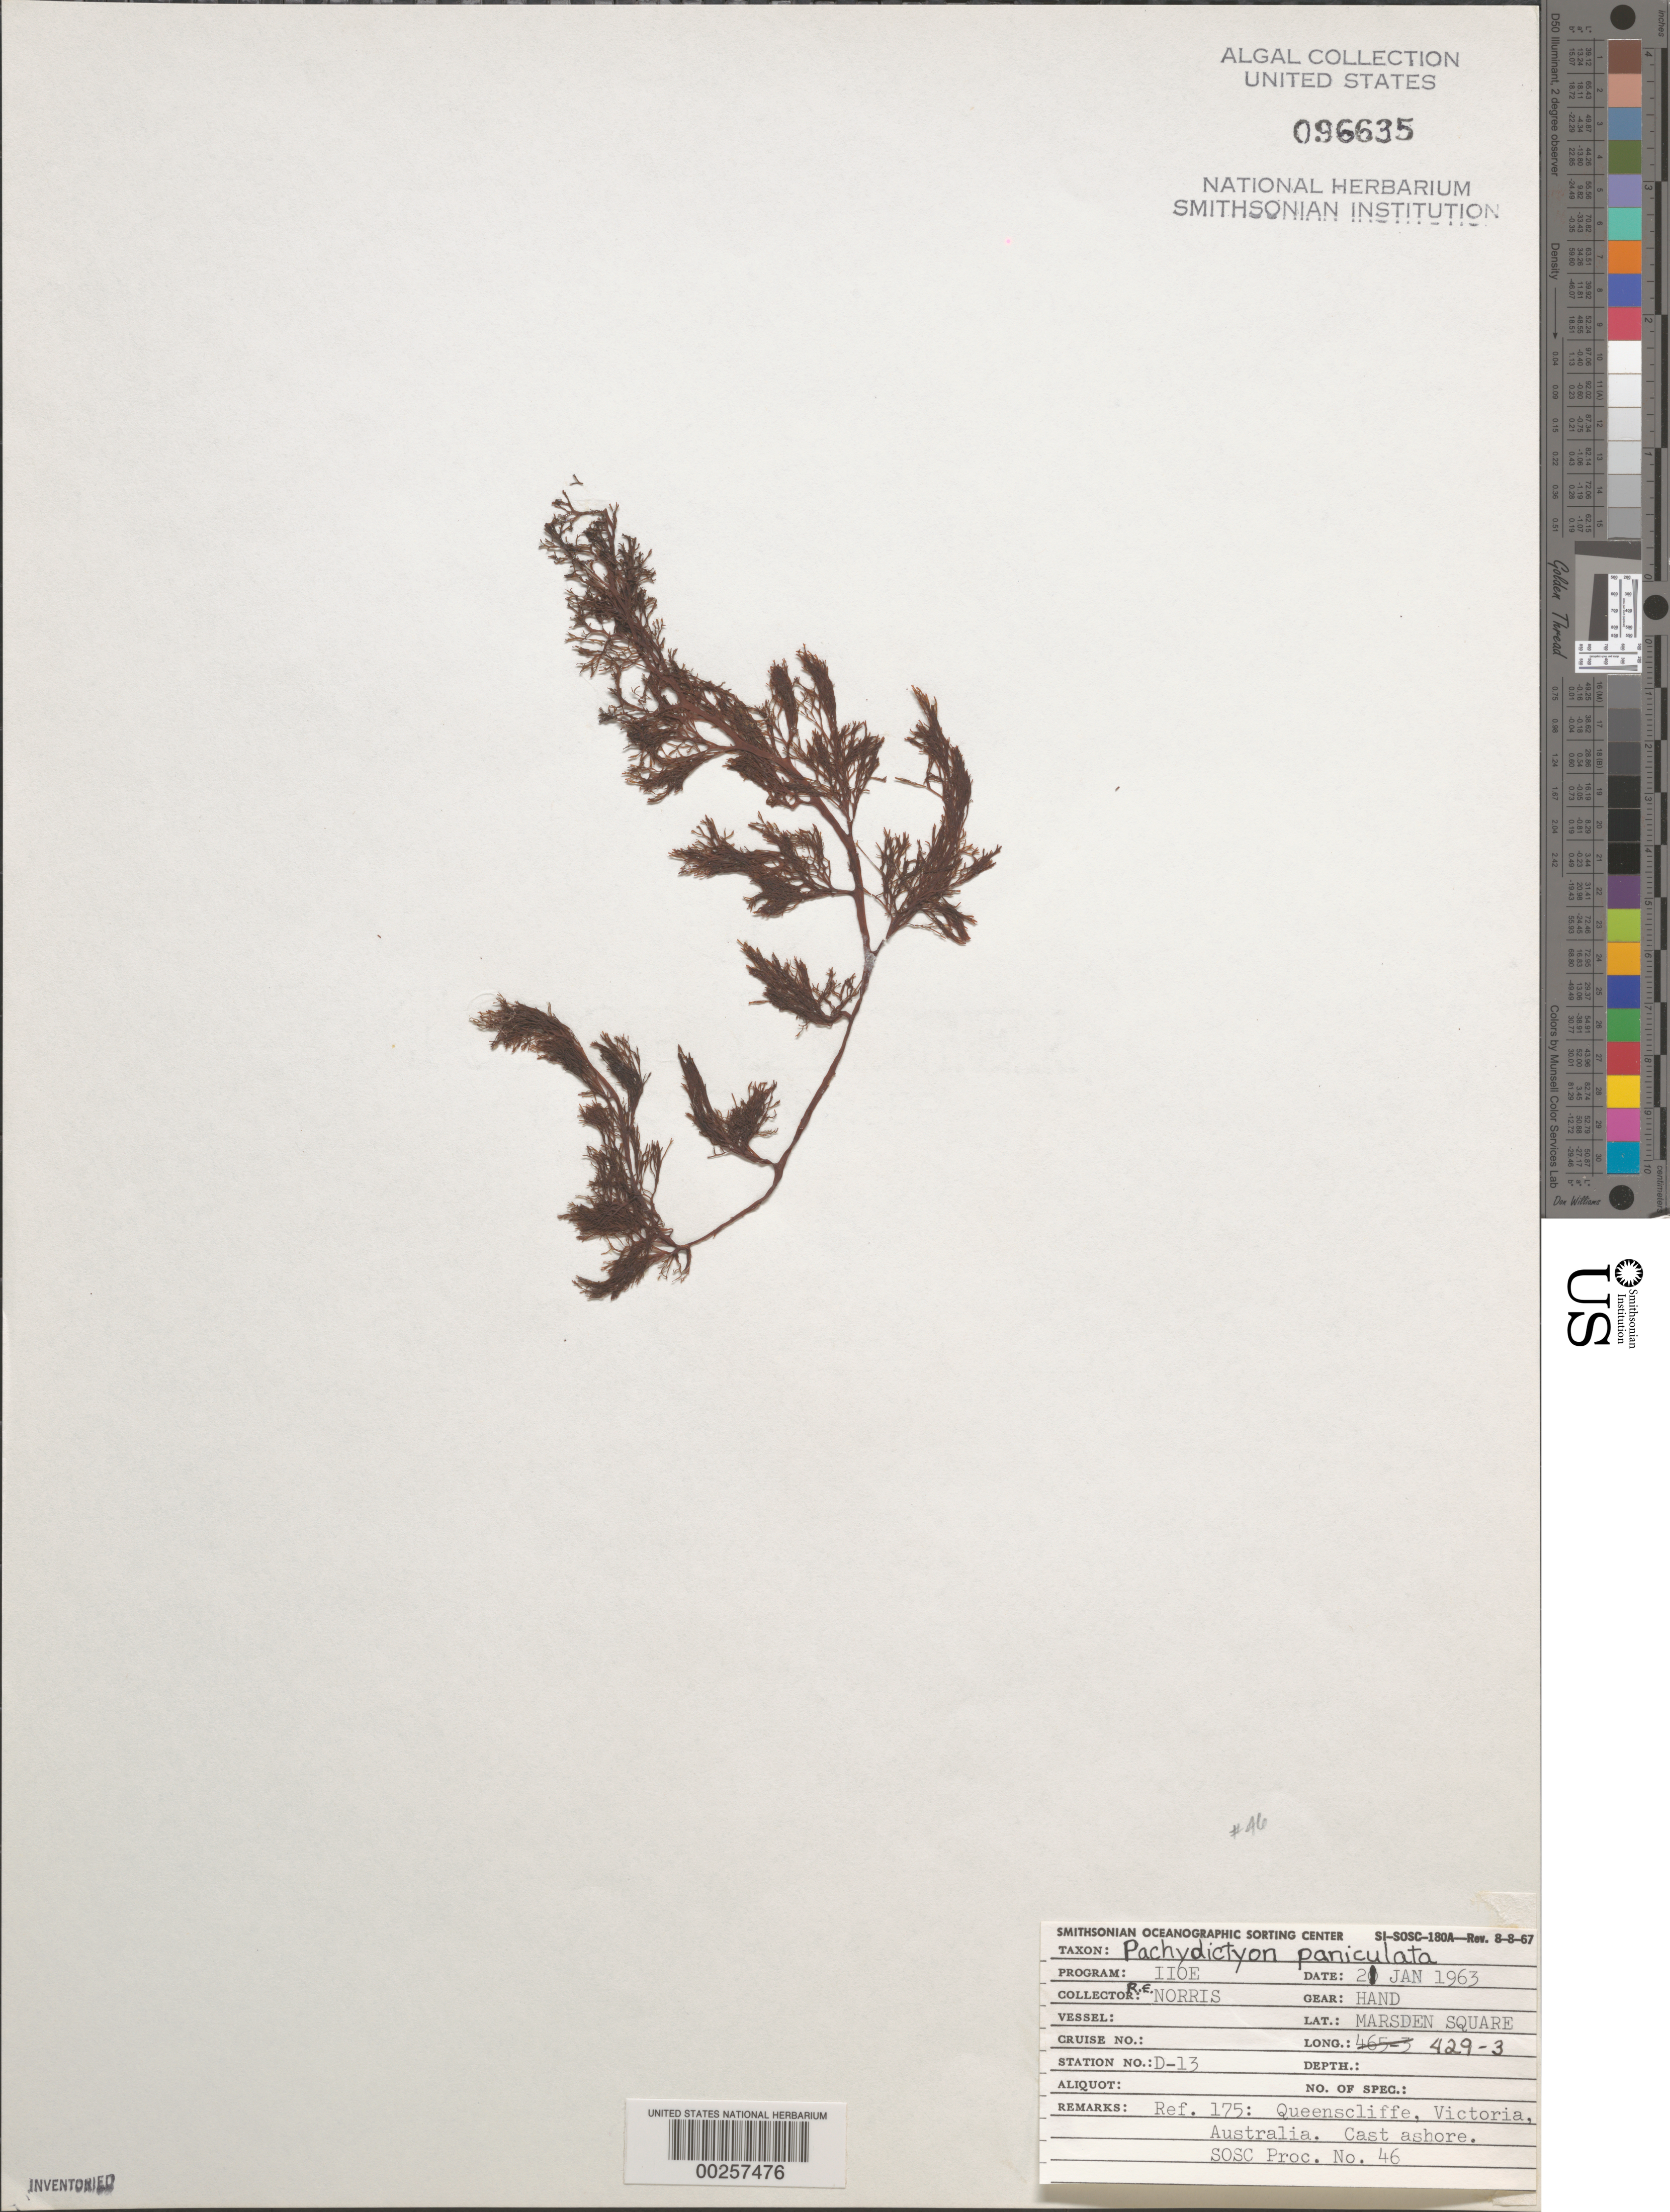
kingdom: Chromista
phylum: Ochrophyta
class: Phaeophyceae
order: Dictyotales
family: Dictyotaceae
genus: Dictyota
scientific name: Dictyota paniculata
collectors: R. E. Norris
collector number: Station D-13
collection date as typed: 21 Jan 1963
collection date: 1963-01-21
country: Australia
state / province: Victoria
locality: Queenscliffe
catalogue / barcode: US 96635